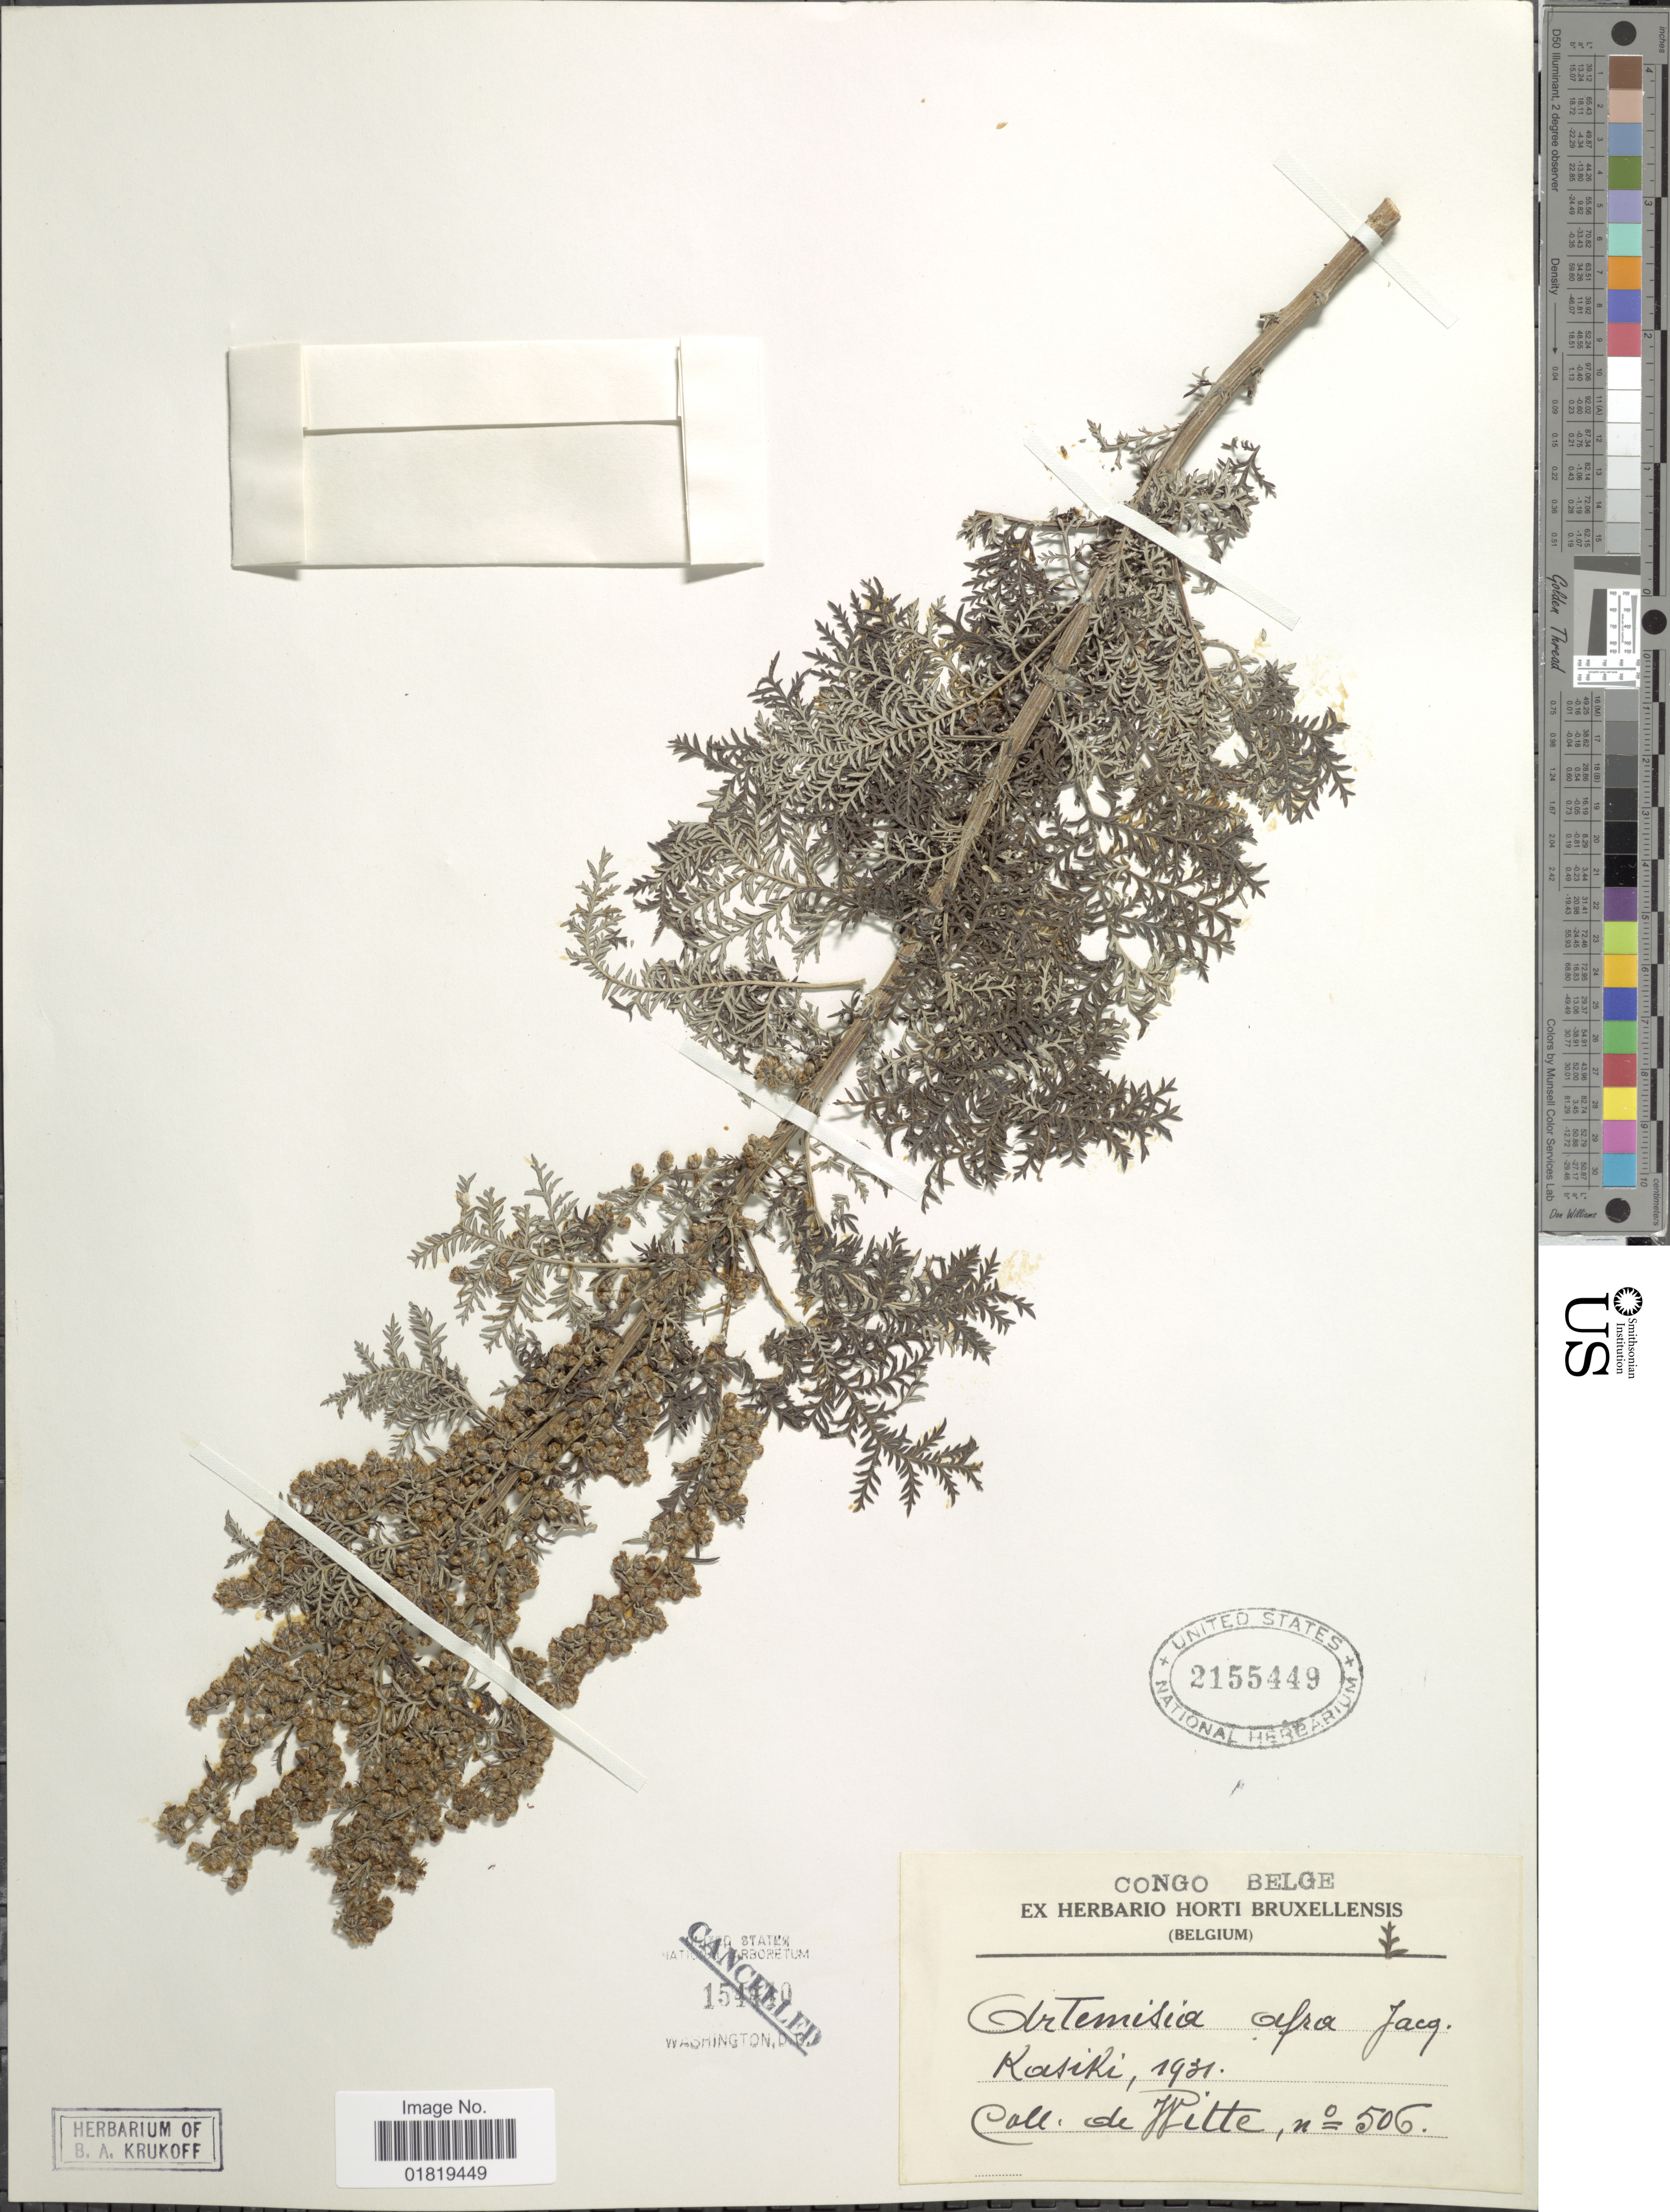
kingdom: Plantae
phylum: Tracheophyta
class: Magnoliopsida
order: Asterales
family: Asteraceae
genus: Artemisia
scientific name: Artemisia afra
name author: Jacq. ex Willd.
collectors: -. de Witte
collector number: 506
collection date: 1931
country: Congo, Democratic Republic of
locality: Congo Belge, Kasiki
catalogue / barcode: US 2155449